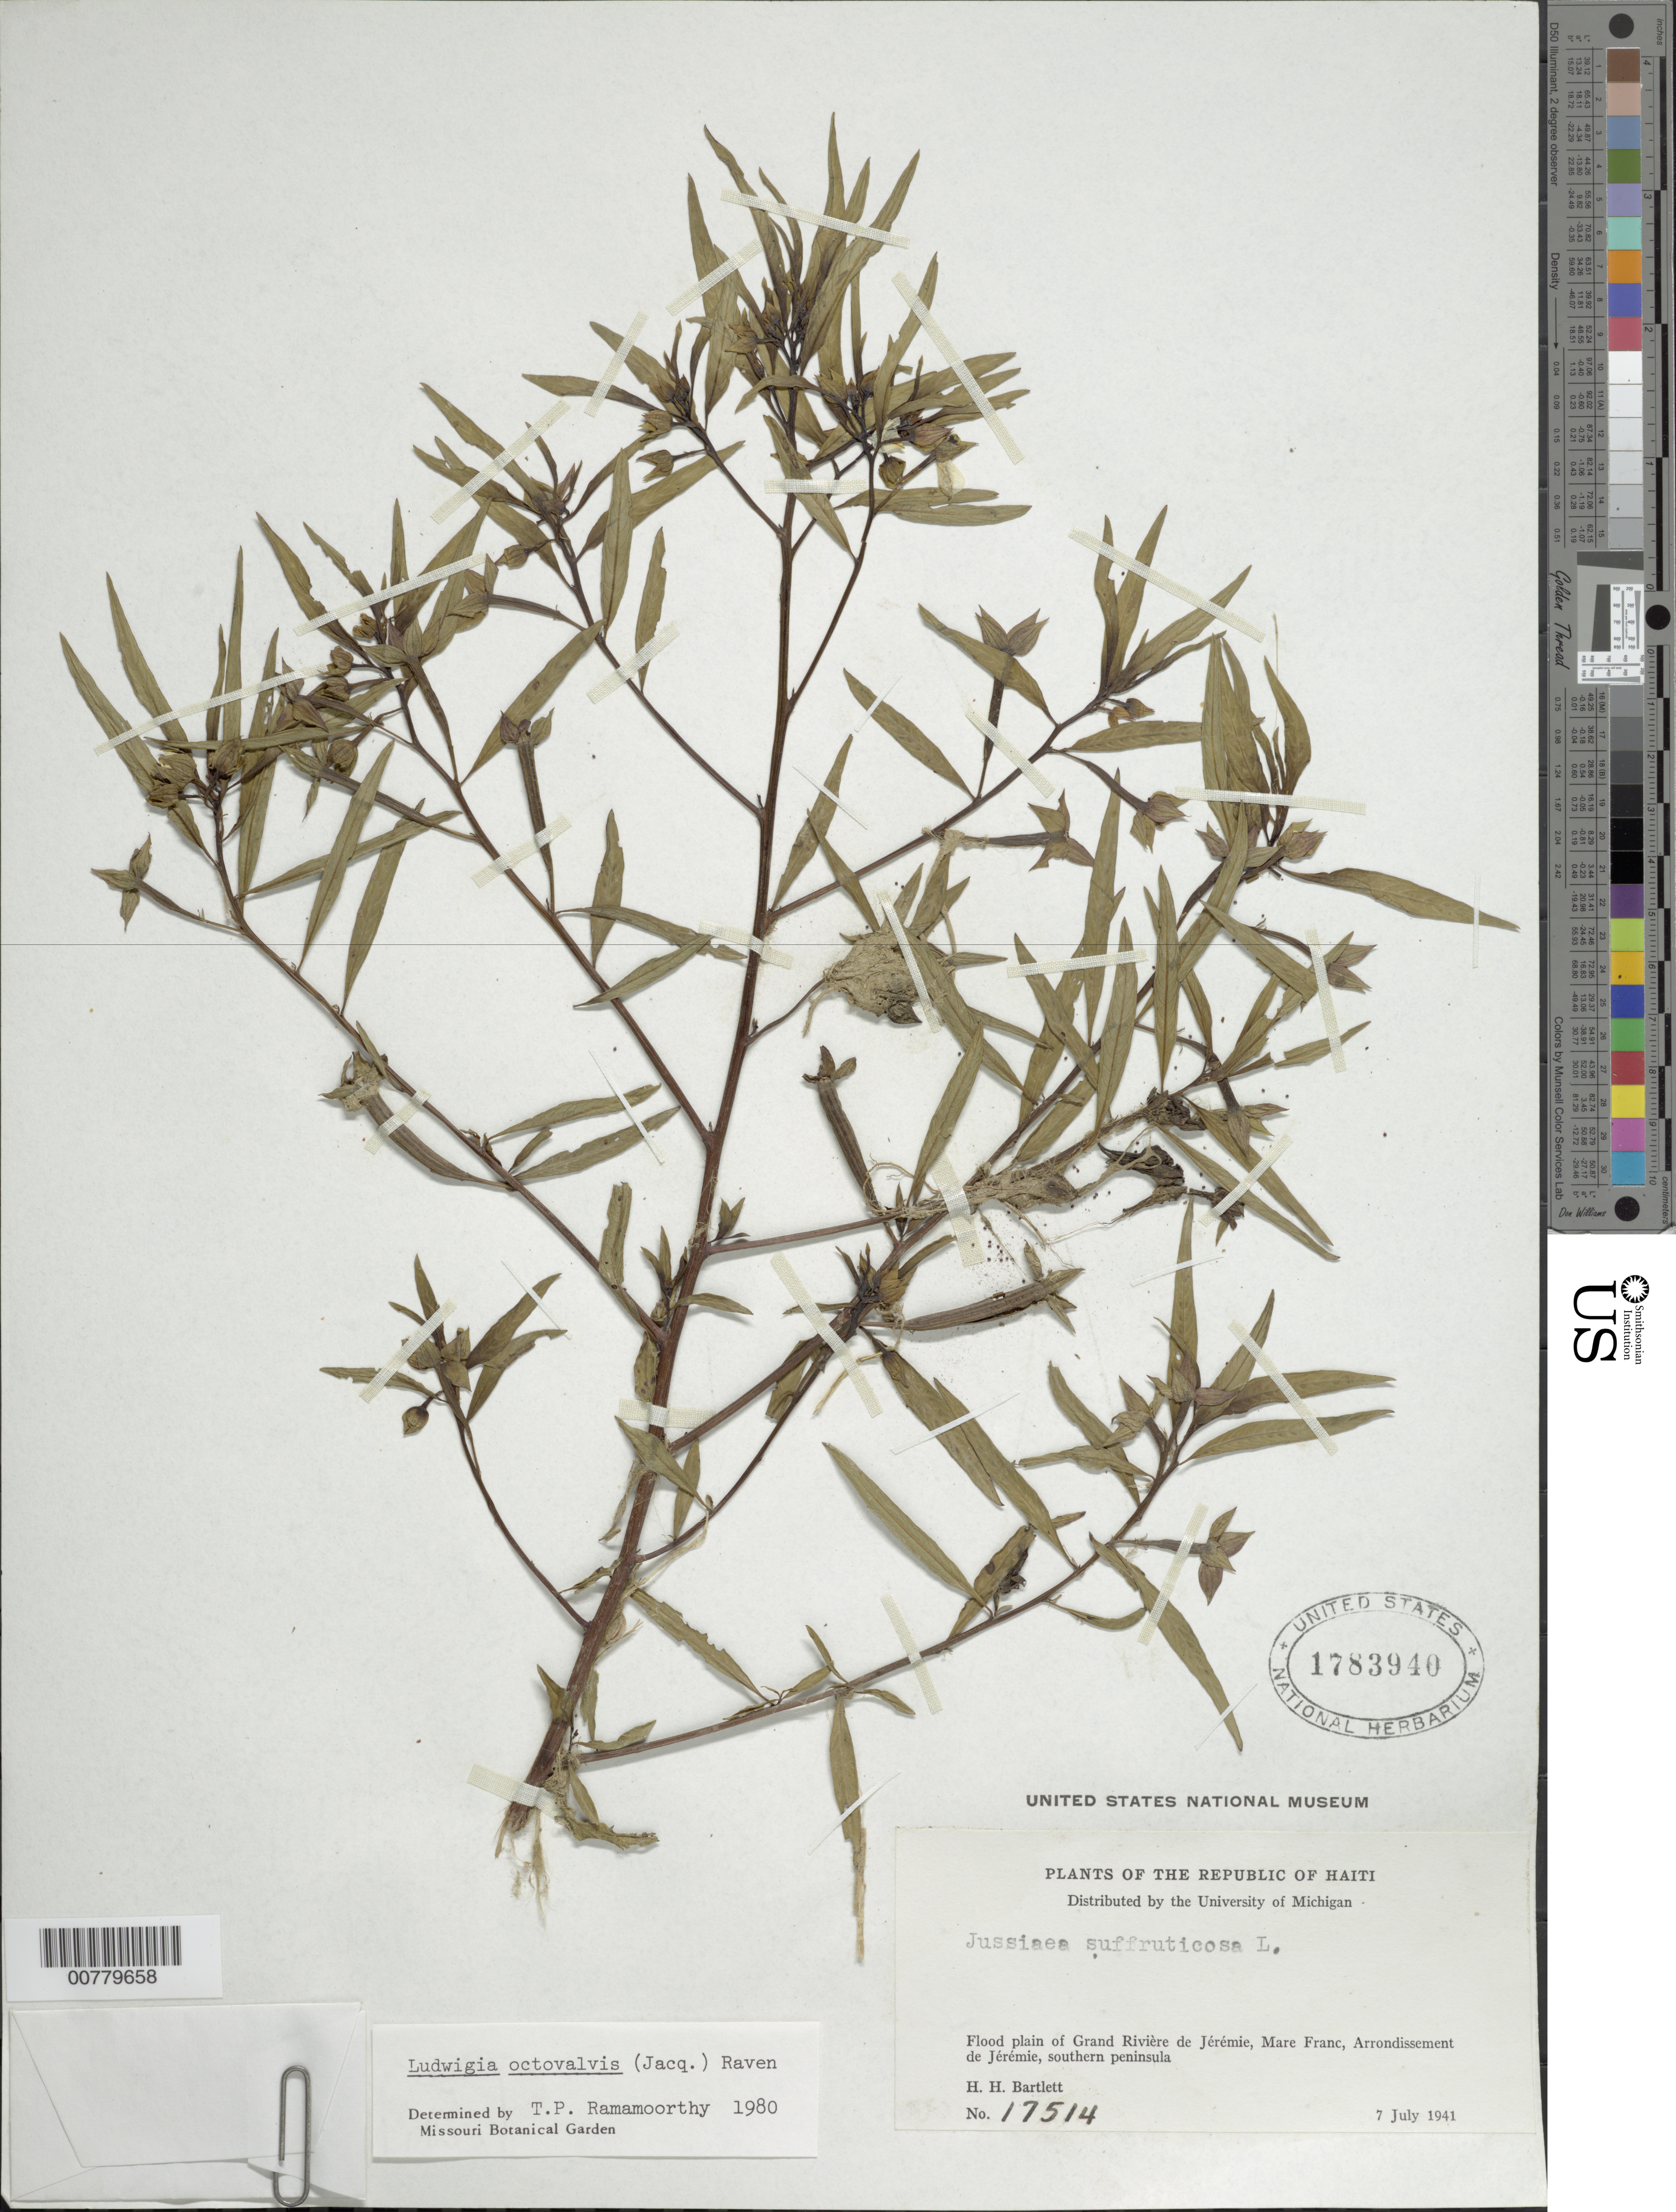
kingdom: Plantae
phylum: Tracheophyta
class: Magnoliopsida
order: Myrtales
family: Onagraceae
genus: Ludwigia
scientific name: Ludwigia octovalvis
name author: (Jacq.) P.H. Raven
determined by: Ramamoorthy, T. P.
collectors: H. H. Bartlett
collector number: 17514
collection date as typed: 07 Jul 1941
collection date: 1941-07-07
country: Haiti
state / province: Grand'Anse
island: Hispaniola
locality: Grand Rivière de Jérémie, Mare Franc, Arrondissement de Jérémie, southern peninsula.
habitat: Flood plain of river.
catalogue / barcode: US 1783940